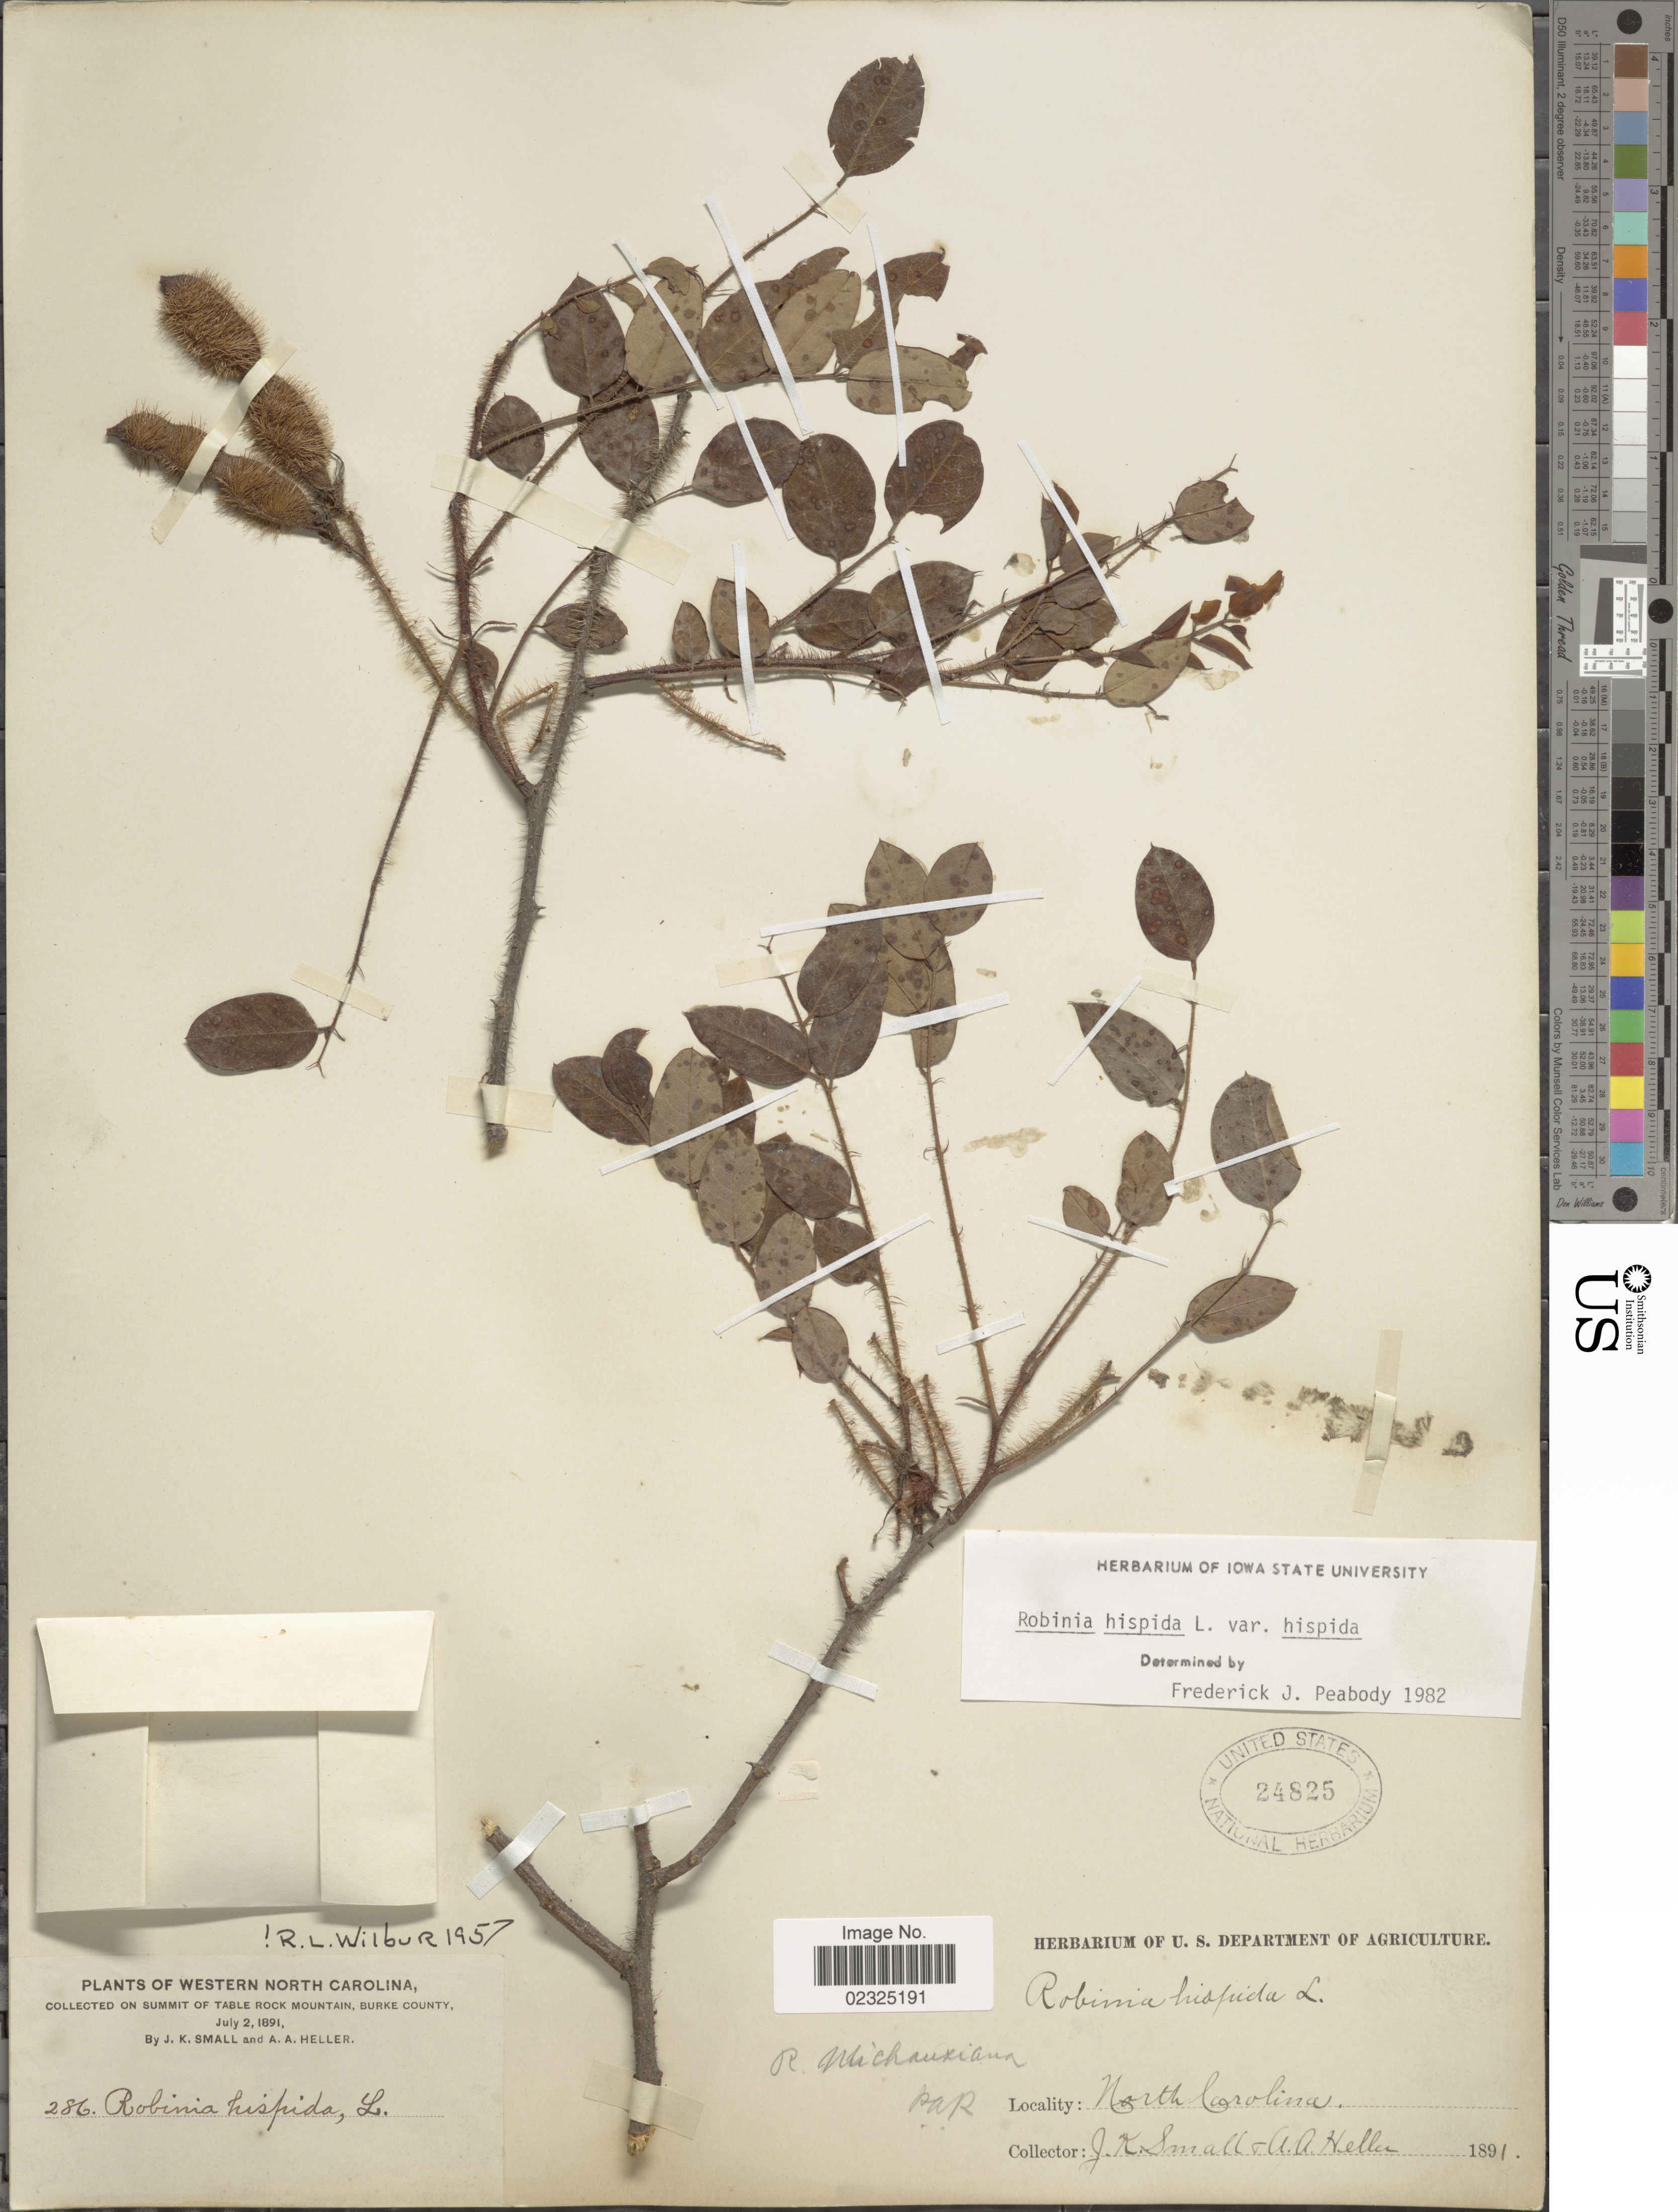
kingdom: Plantae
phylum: Tracheophyta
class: Magnoliopsida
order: Fabales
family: Fabaceae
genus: Robinia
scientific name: Robinia hispida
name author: L.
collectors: J. K. Small & A. A. Heller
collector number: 286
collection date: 1891-07-02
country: United States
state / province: North Carolina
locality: Western North Carolina, on summit of Table rock mountain, Burke County.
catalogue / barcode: US 24825